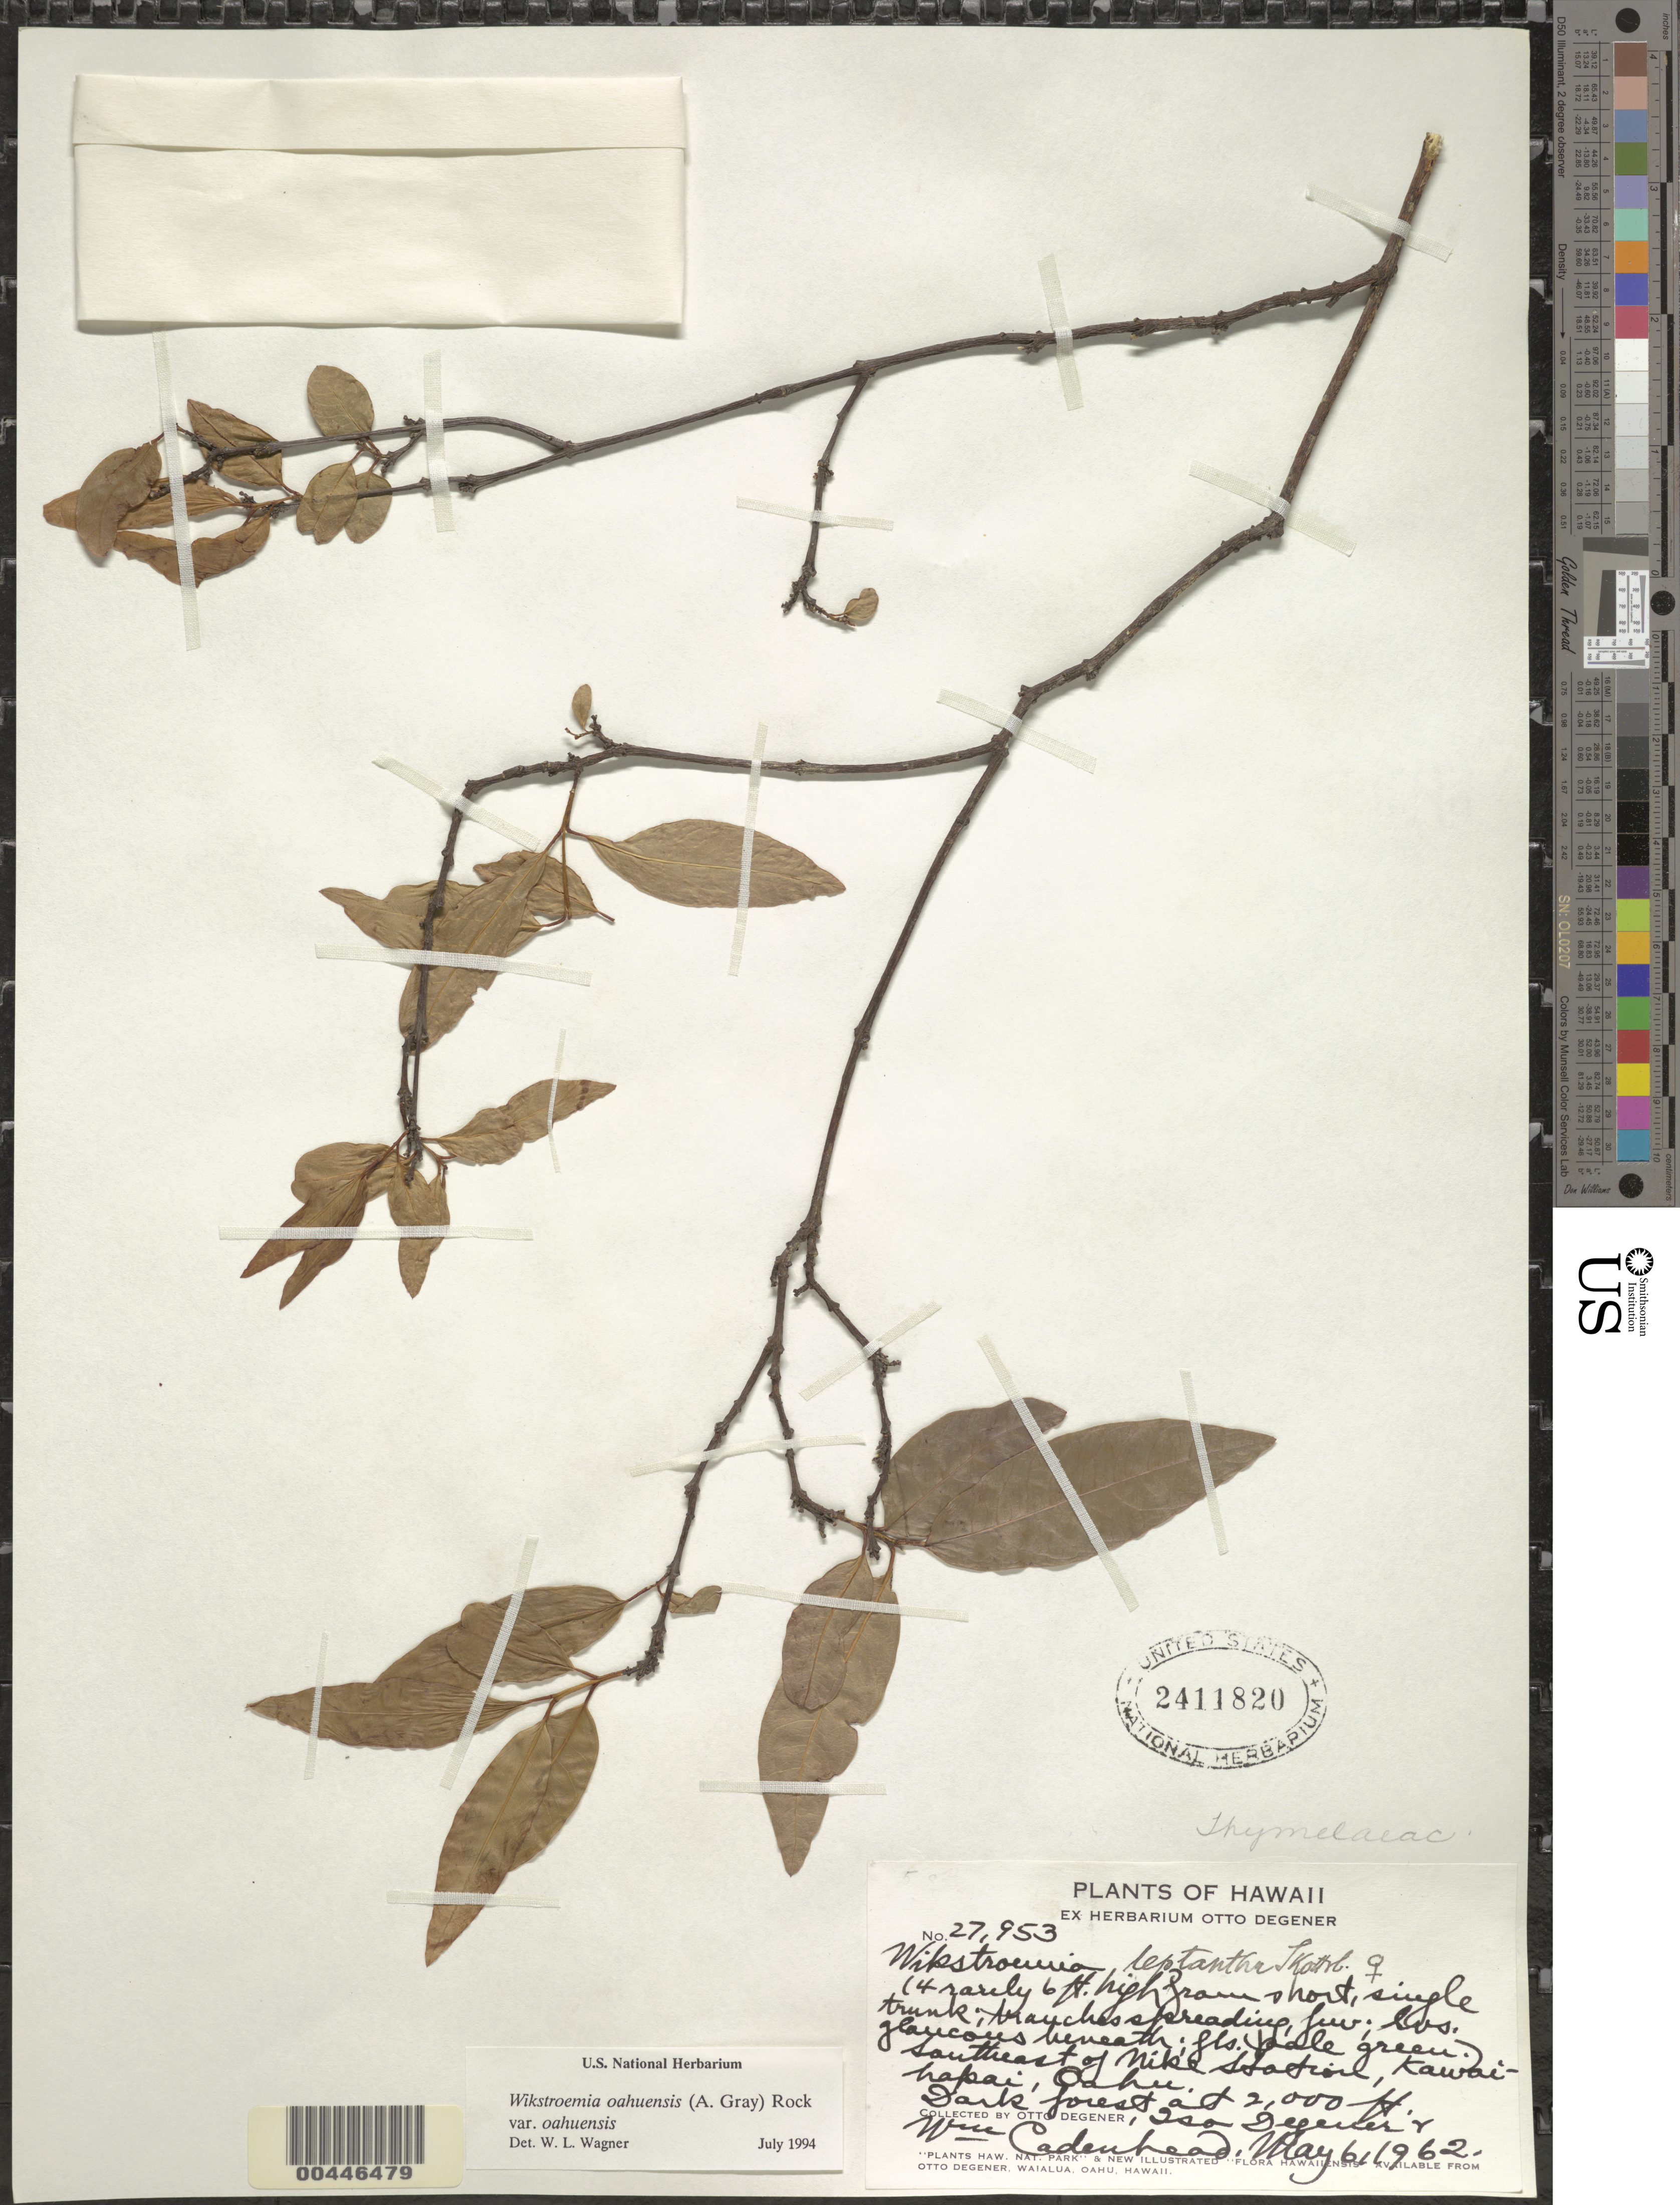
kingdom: Plantae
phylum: Tracheophyta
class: Magnoliopsida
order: Malvales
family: Thymelaeaceae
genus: Wikstroemia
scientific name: Wikstroemia oahuensis var. oahuensis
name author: (A. Gray) Rock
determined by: Wagner, W. L., (BOT), Smithsonian Institution - National Museum of Natural History (UNITED STATES)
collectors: O. Degener, W. Cadenhead & I. Degener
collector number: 27953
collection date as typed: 6 May 1962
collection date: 1962-05-06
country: United States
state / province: Hawaii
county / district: Honolulu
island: Oahu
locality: SE of Nike Station, Kawaihapai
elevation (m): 610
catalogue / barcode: US 2411820